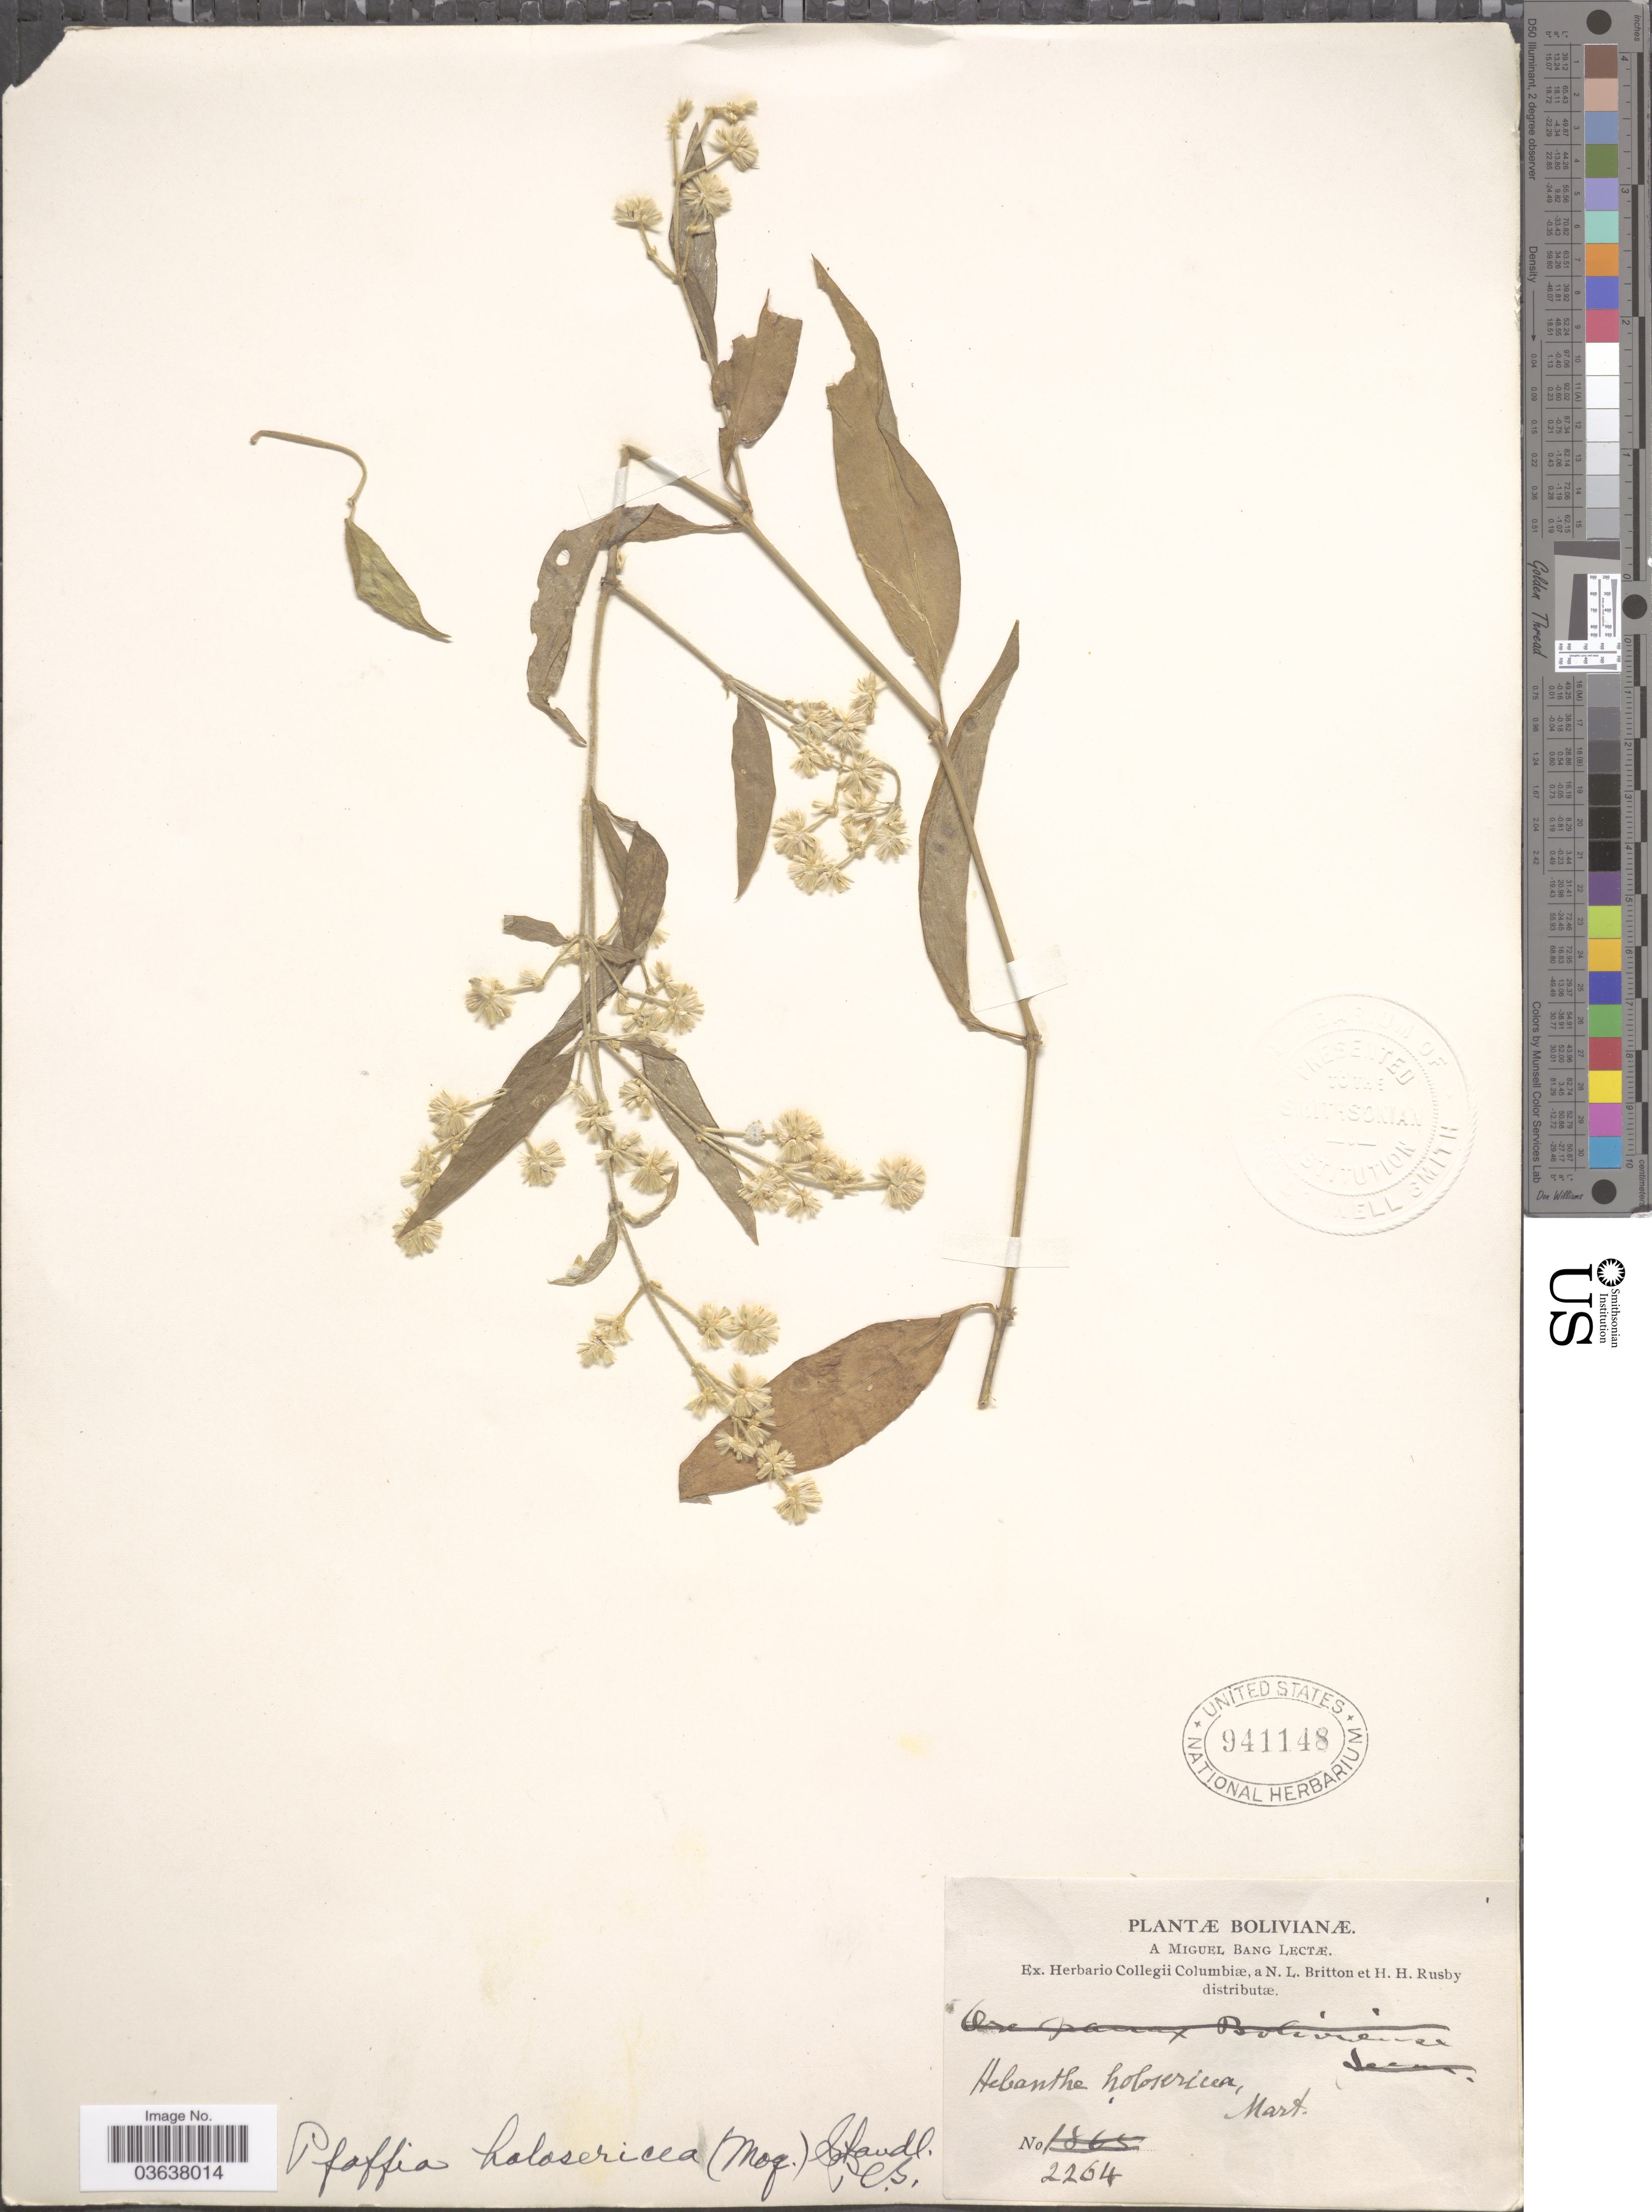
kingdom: Plantae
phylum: Tracheophyta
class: Magnoliopsida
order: Caryophyllales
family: Amaranthaceae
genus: Gomphrena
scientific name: Gomphrena holosericea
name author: (Mart.) Moq.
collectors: M. Bang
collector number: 2264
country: Bolivia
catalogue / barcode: US 941148